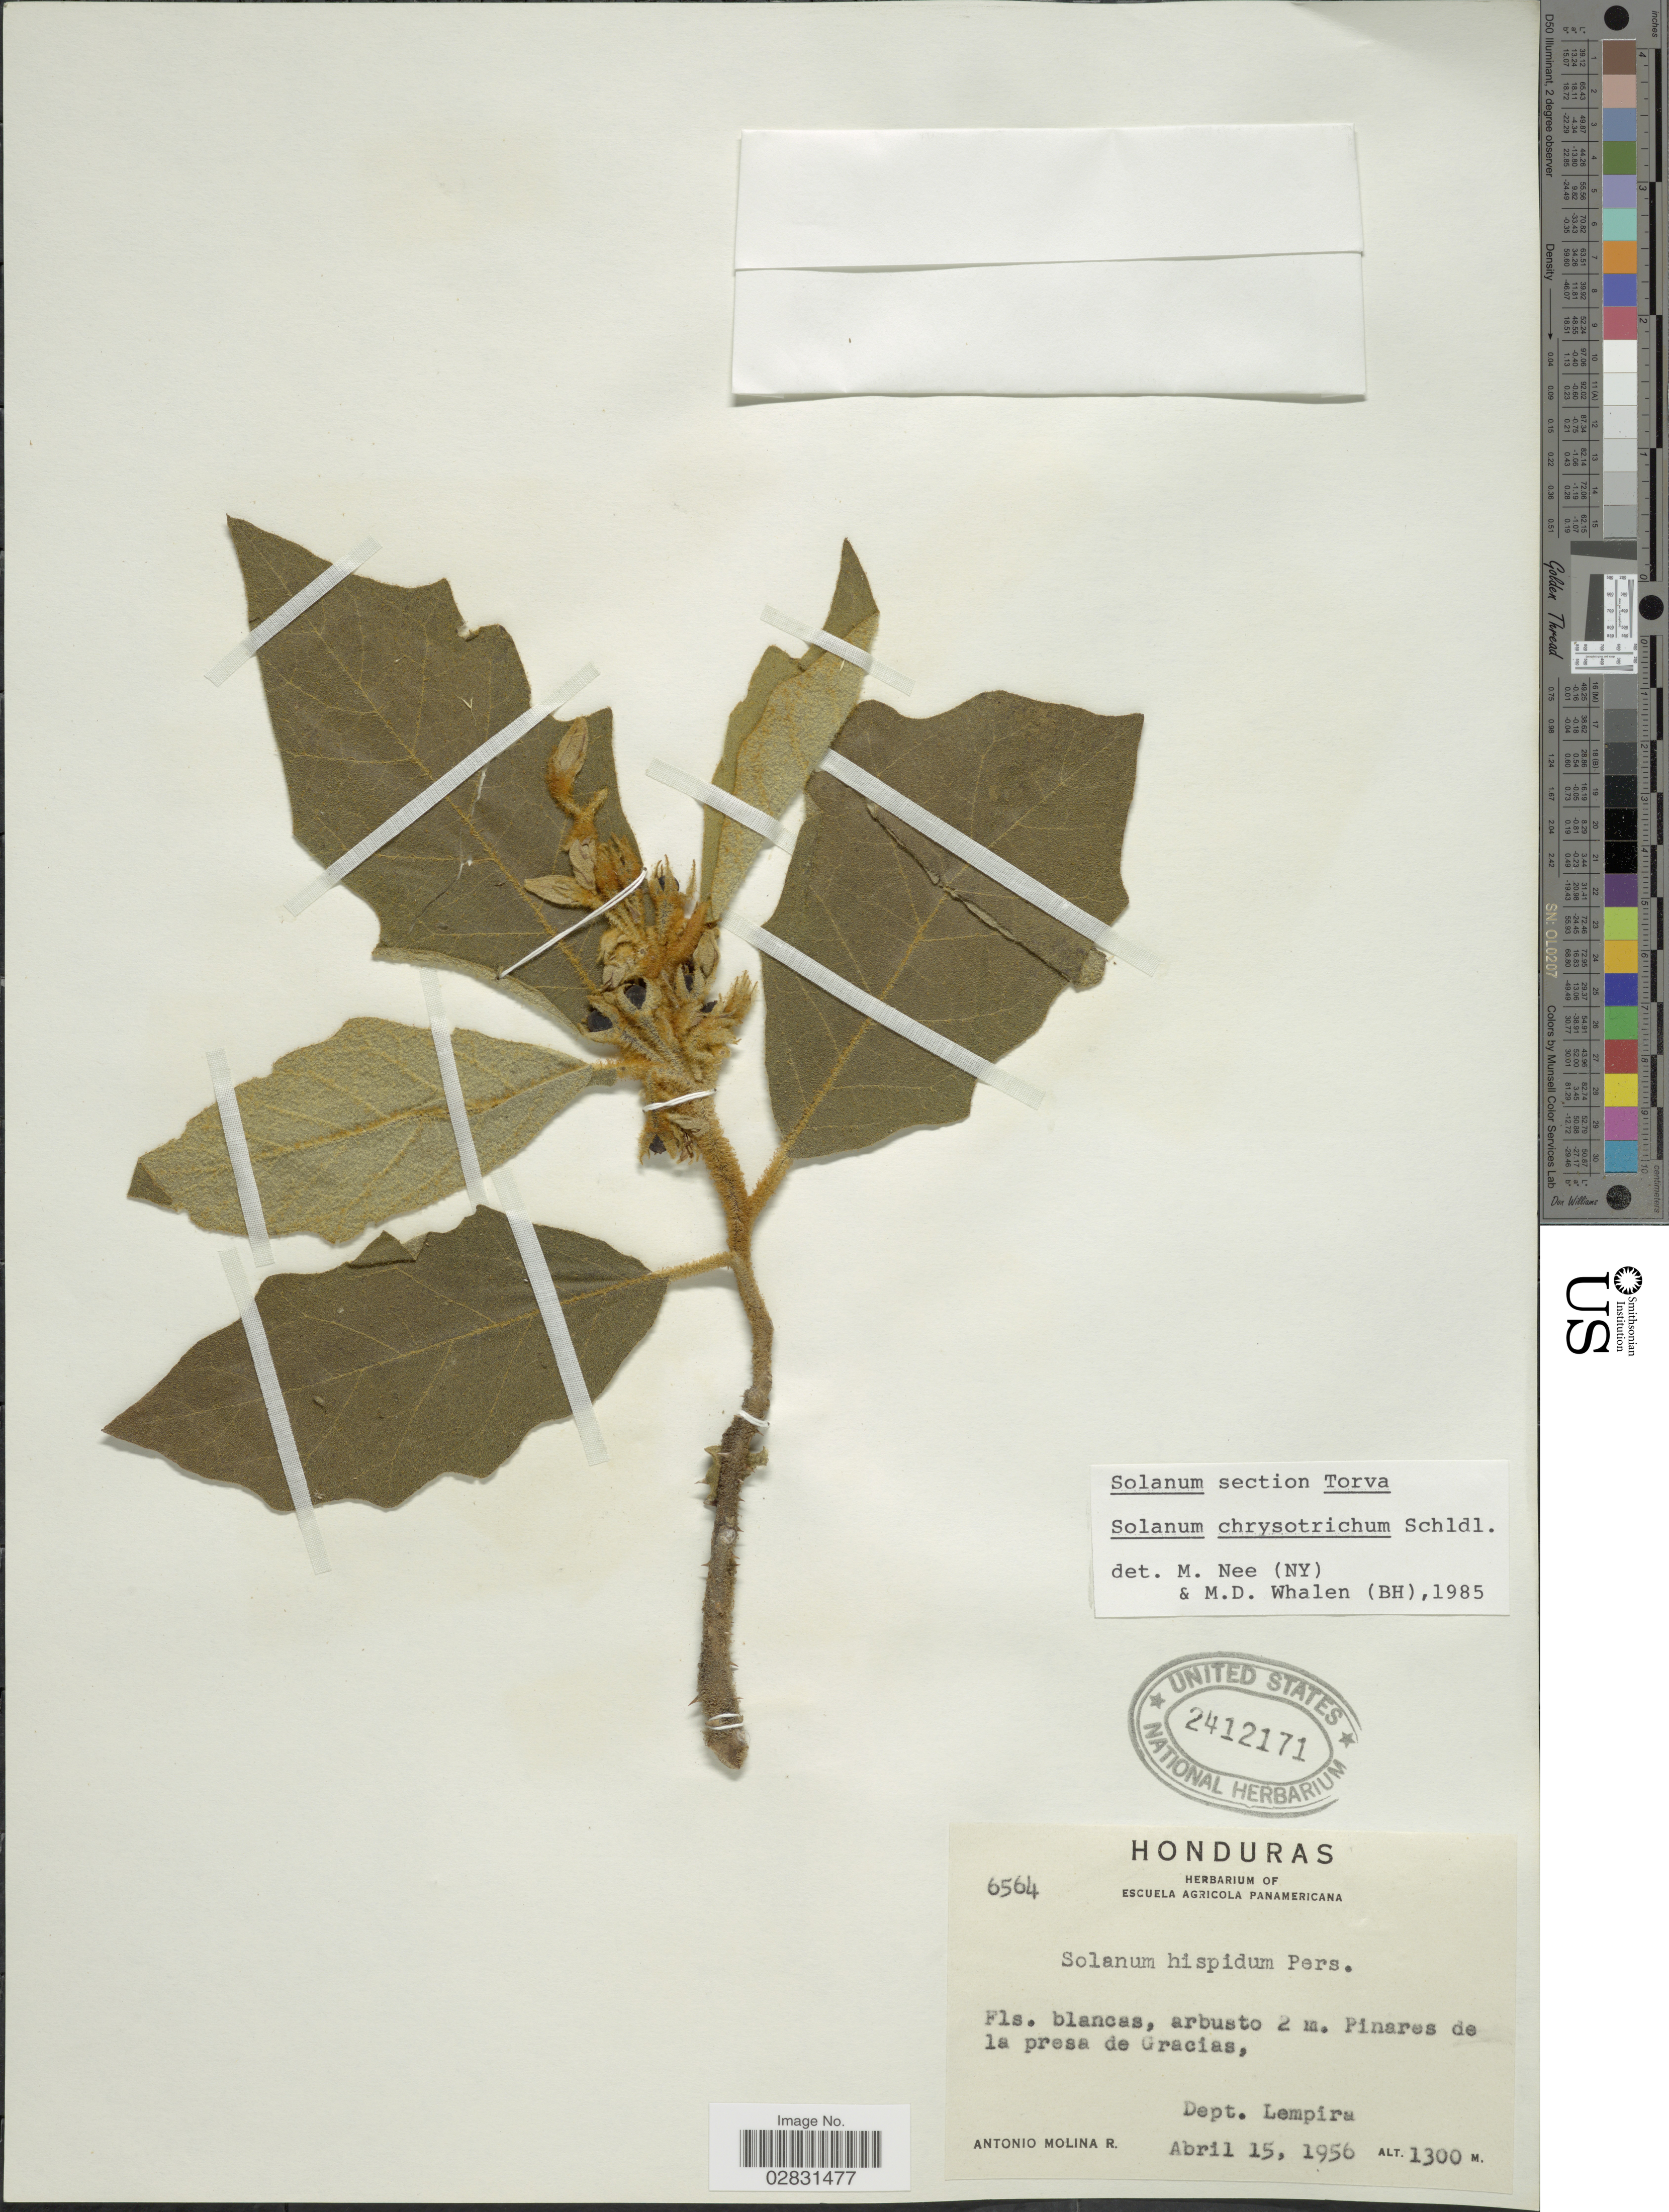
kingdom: Plantae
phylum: Tracheophyta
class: Magnoliopsida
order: Solanales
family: Solanaceae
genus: Solanum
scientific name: Solanum chrysotrichum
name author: Schltdl.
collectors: A. Molina R.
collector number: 6564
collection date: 1956-04-15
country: Honduras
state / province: Lempira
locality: Pinares de la presa de Gracias, Dept. Lempira.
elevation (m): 1300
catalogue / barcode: US 2412171